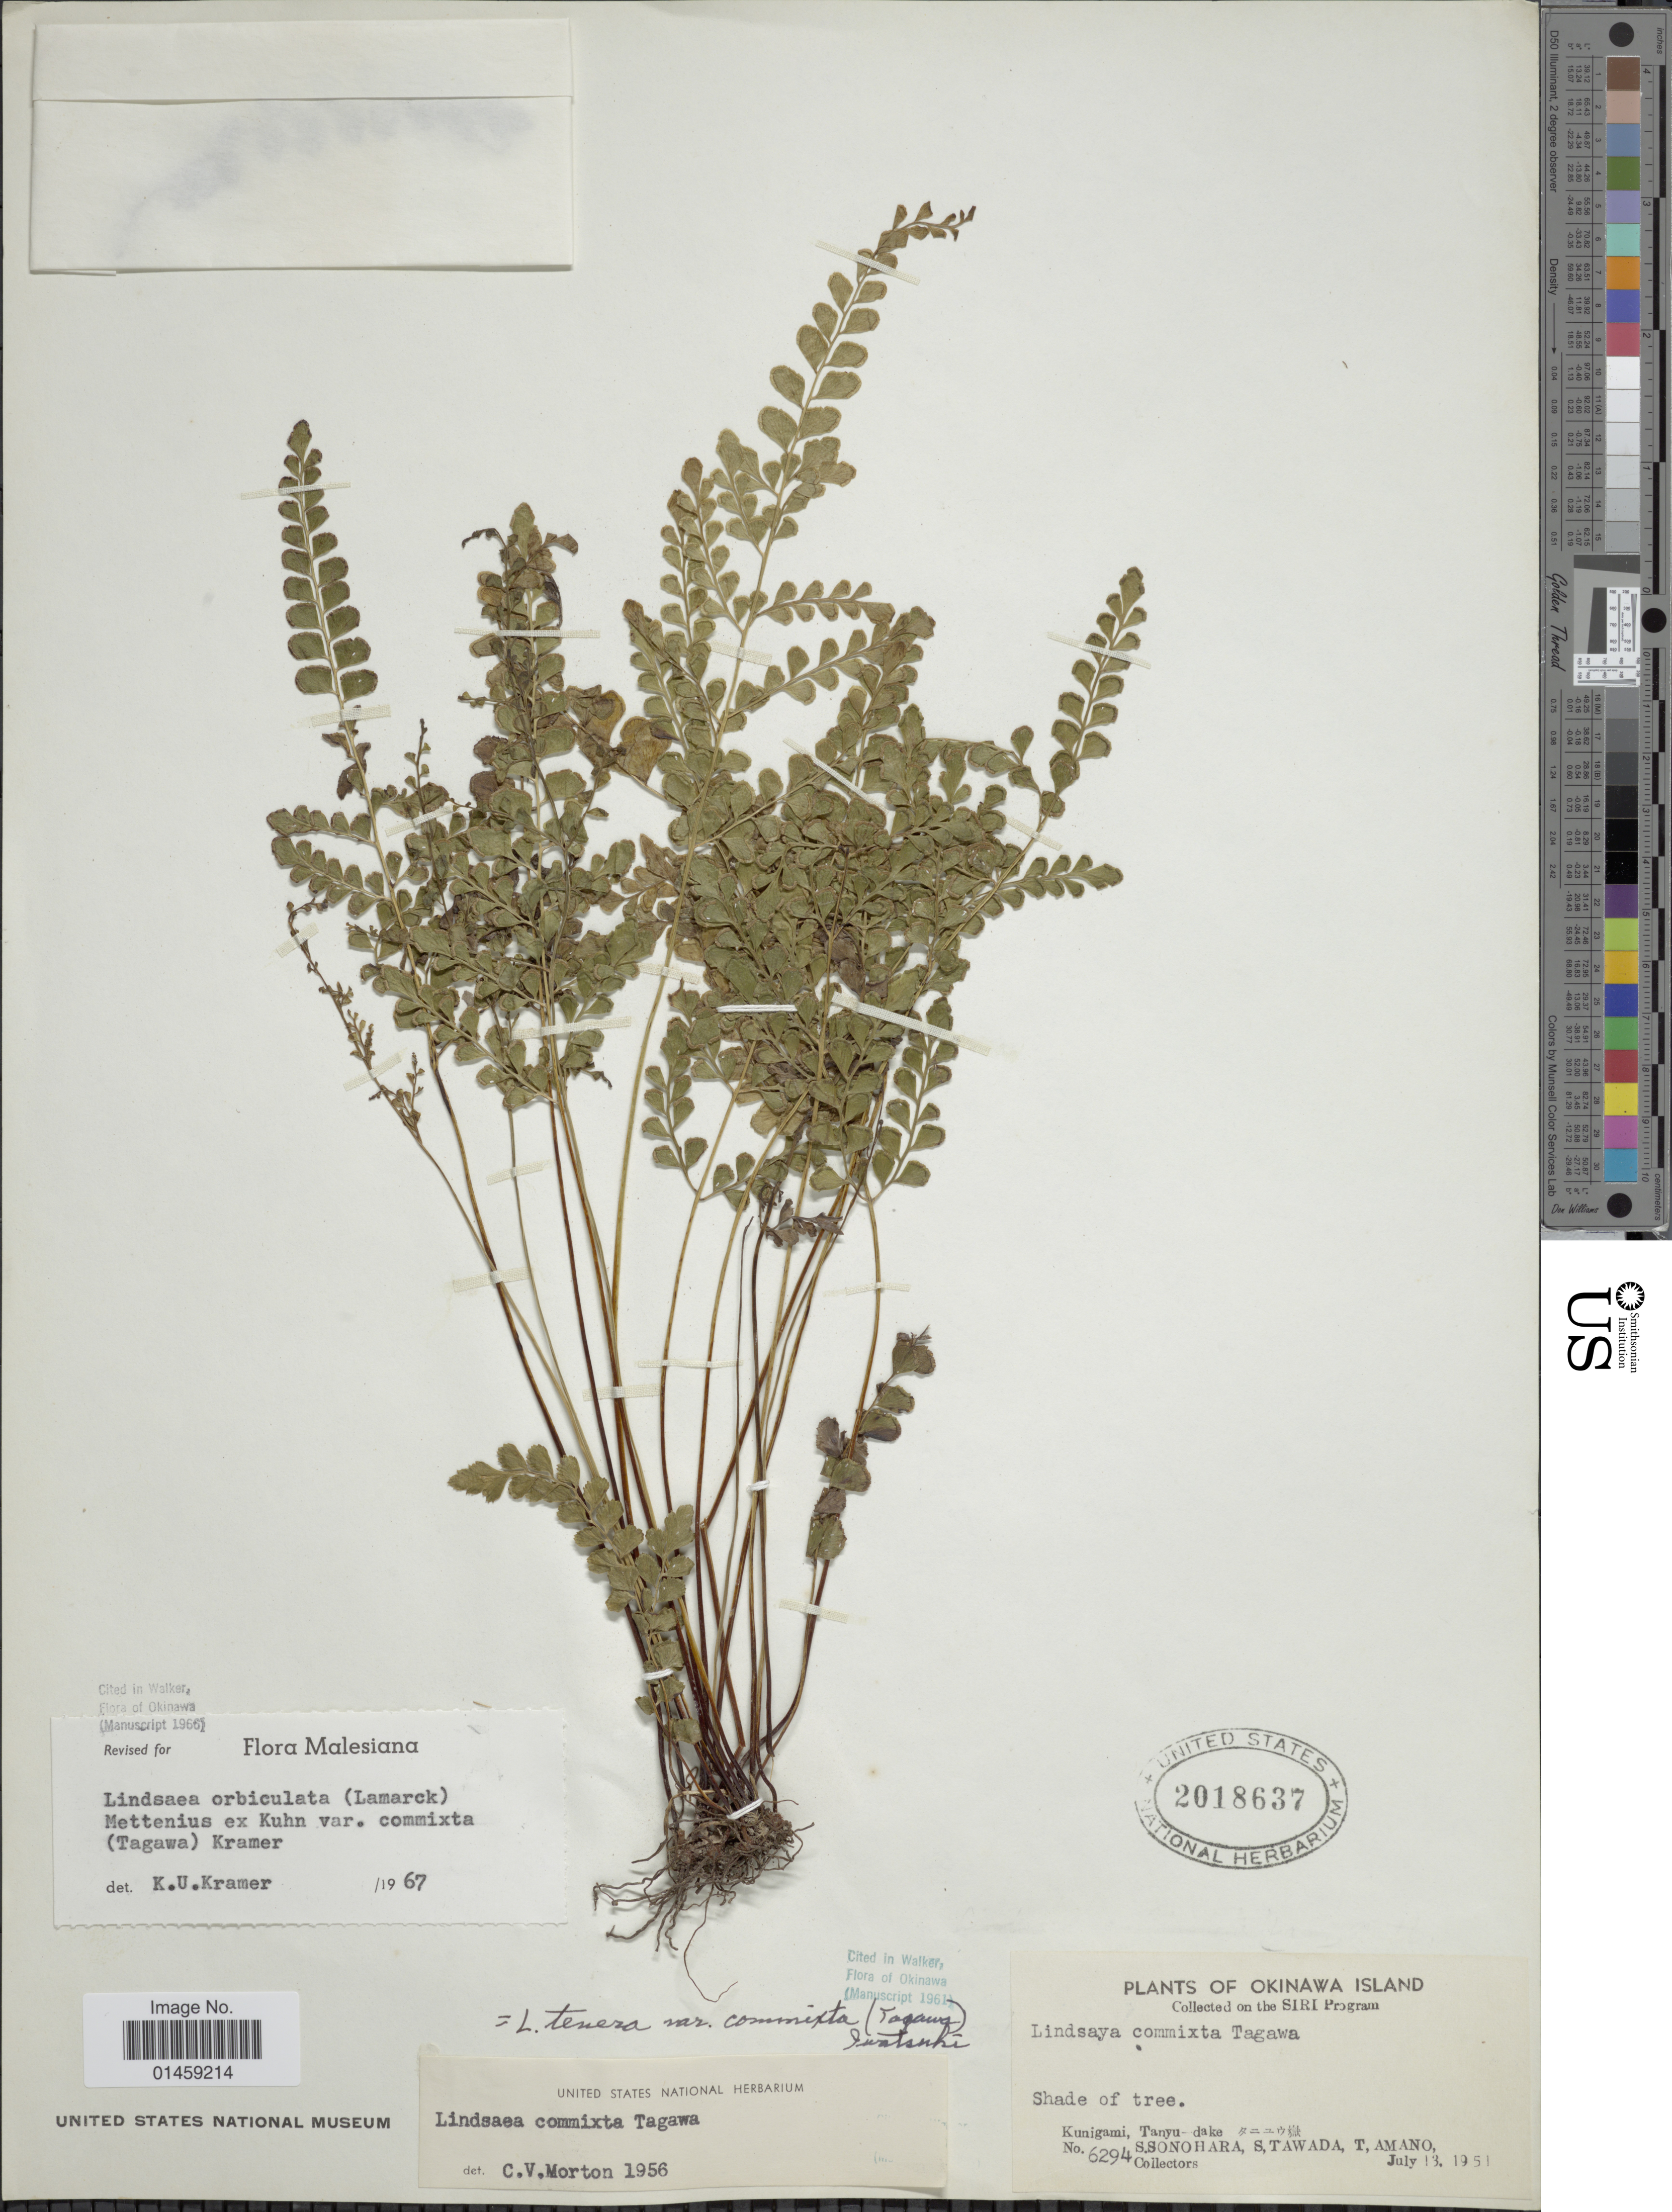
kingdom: Plantae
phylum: Tracheophyta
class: Polypodiopsida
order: Polypodiales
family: Lindsaeaceae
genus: Lindsaea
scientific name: Lindsaea orbiculata var. commixta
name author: (Tagawa) K.U. Kramer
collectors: S. Sonohara, S. Tawada & T. Amano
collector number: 6294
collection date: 1951-07-13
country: Japan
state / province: Okinawa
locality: Okinawa Island. Kunigami, Tanyu-dake.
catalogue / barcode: US 2018637